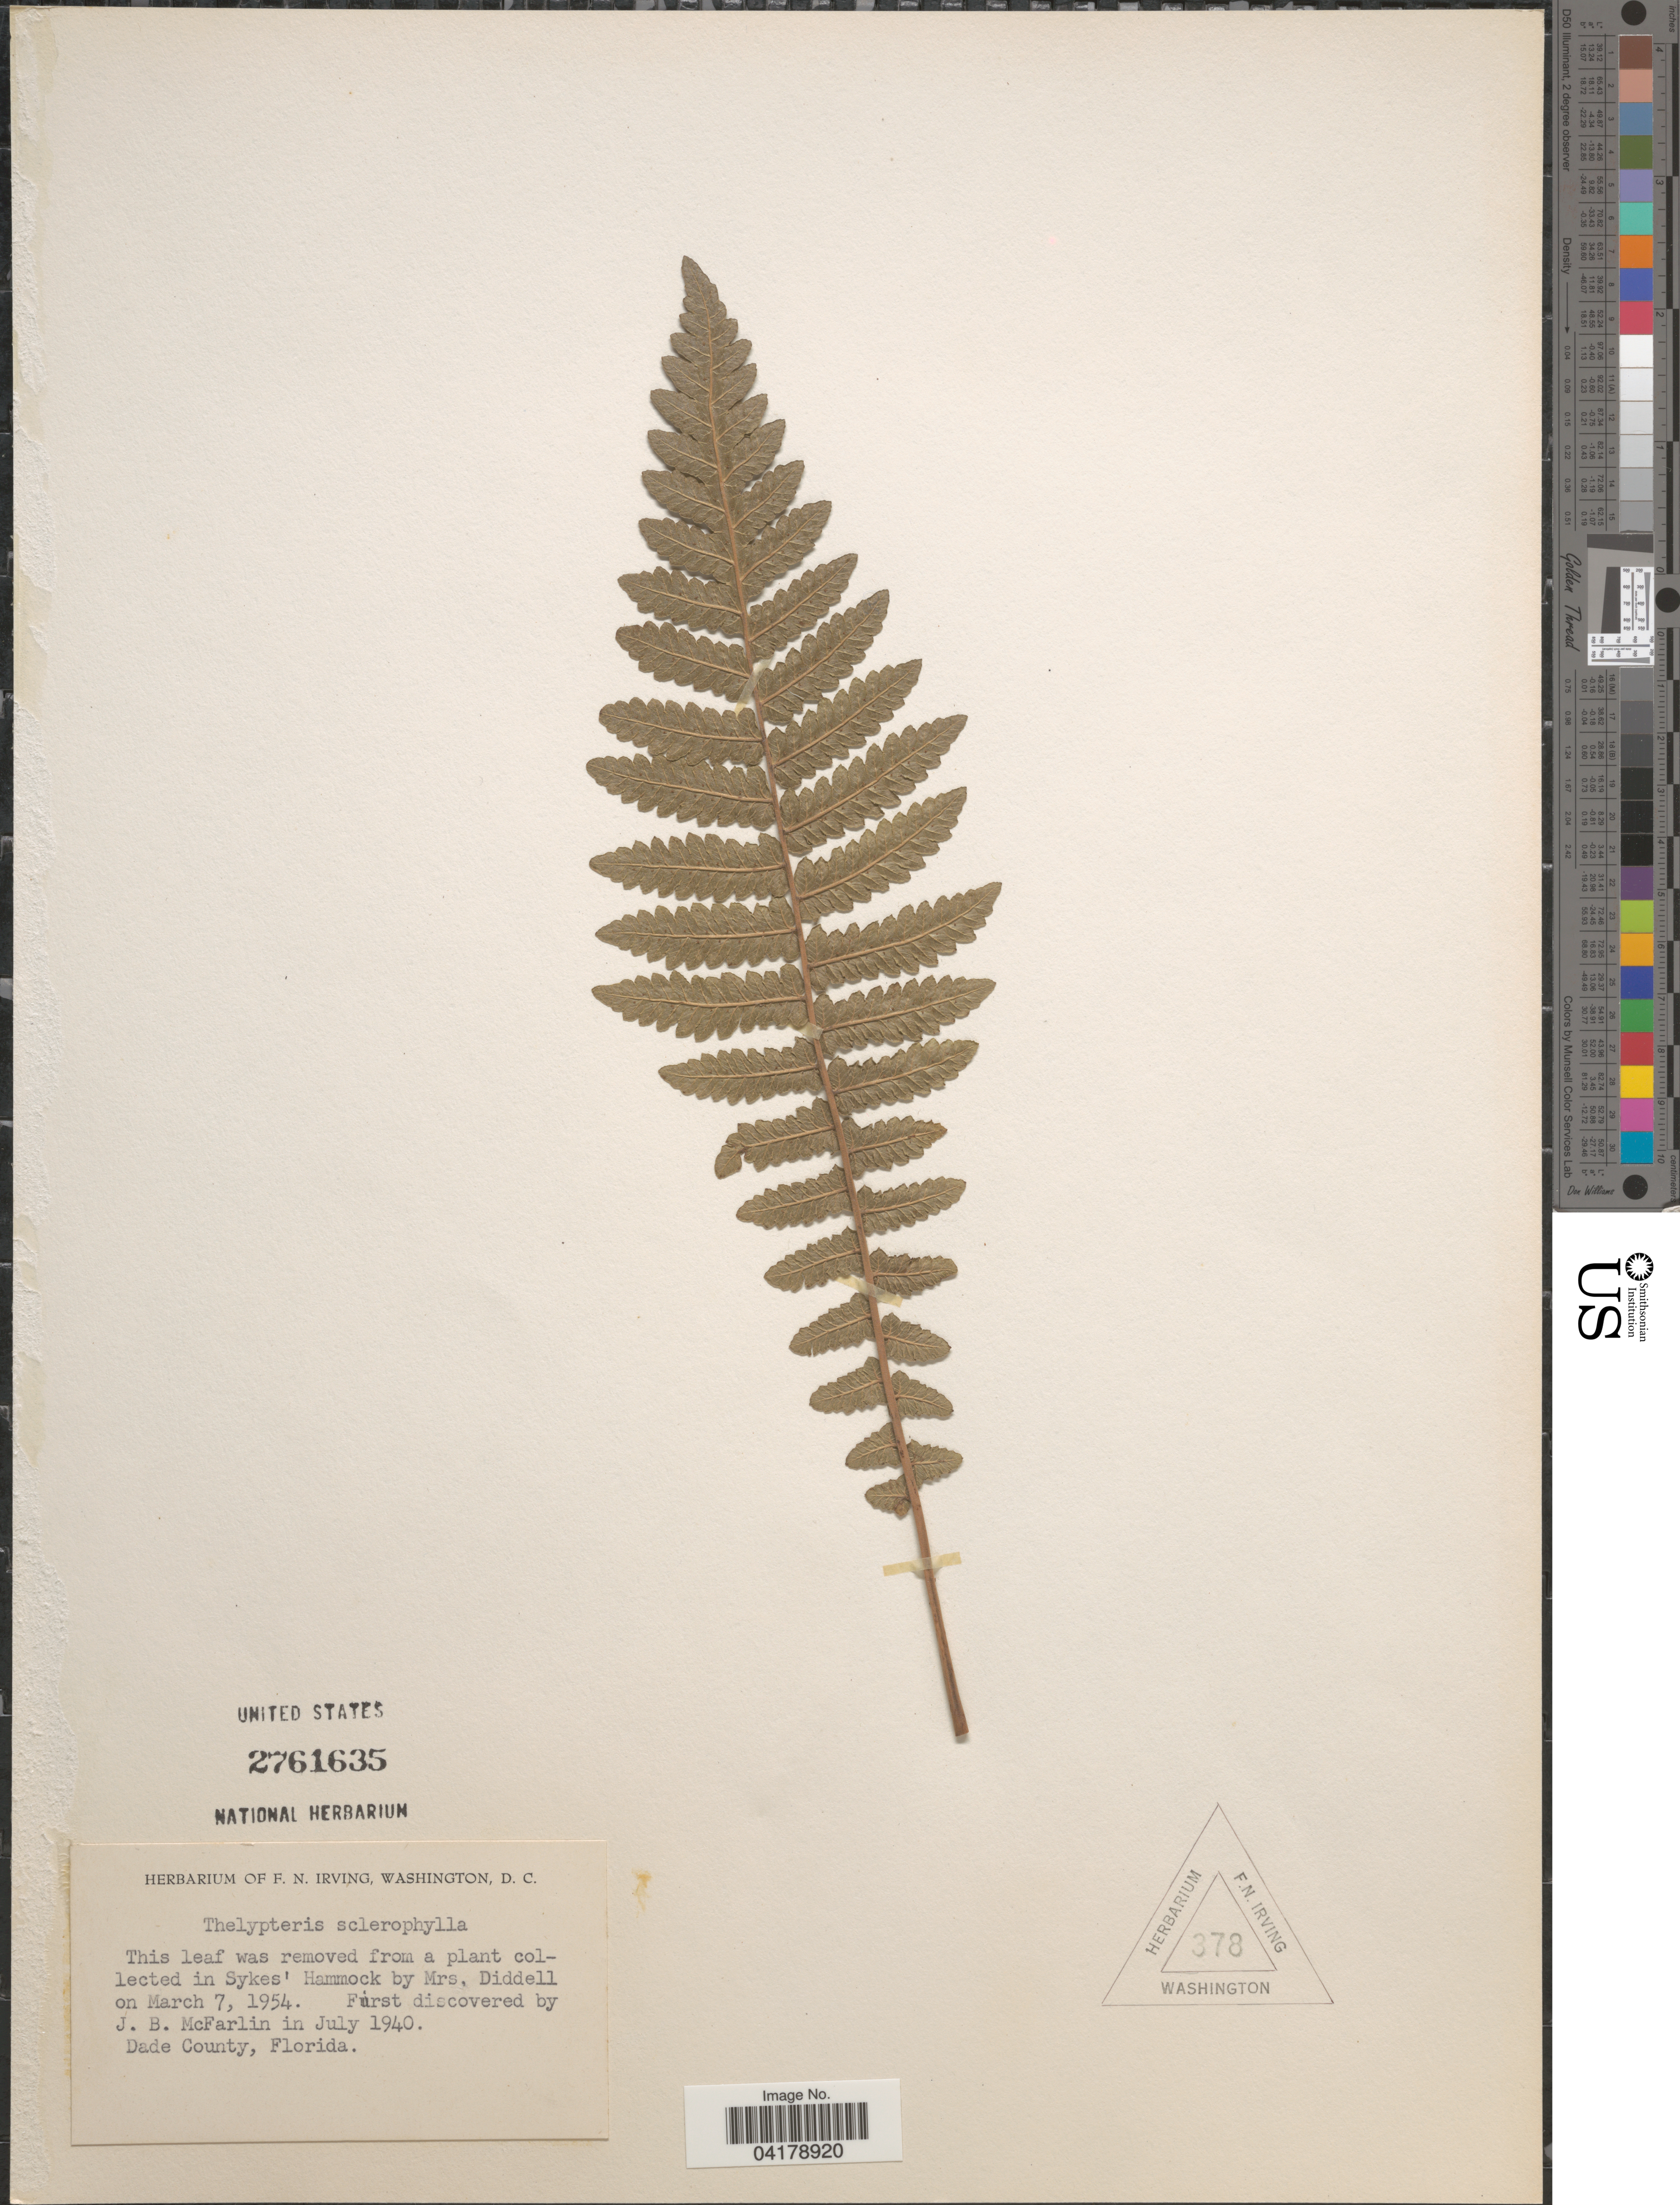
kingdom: Plantae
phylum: Tracheophyta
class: Polypodiopsida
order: Polypodiales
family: Thelypteridaceae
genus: Thelypteris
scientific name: Thelypteris sclerophylla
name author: (Poepp. ex Spreng.) C.V. Morton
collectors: Diddell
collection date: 1954-03-07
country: United States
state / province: Florida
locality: Sykes' Hammock. Dade County.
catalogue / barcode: US 2761635